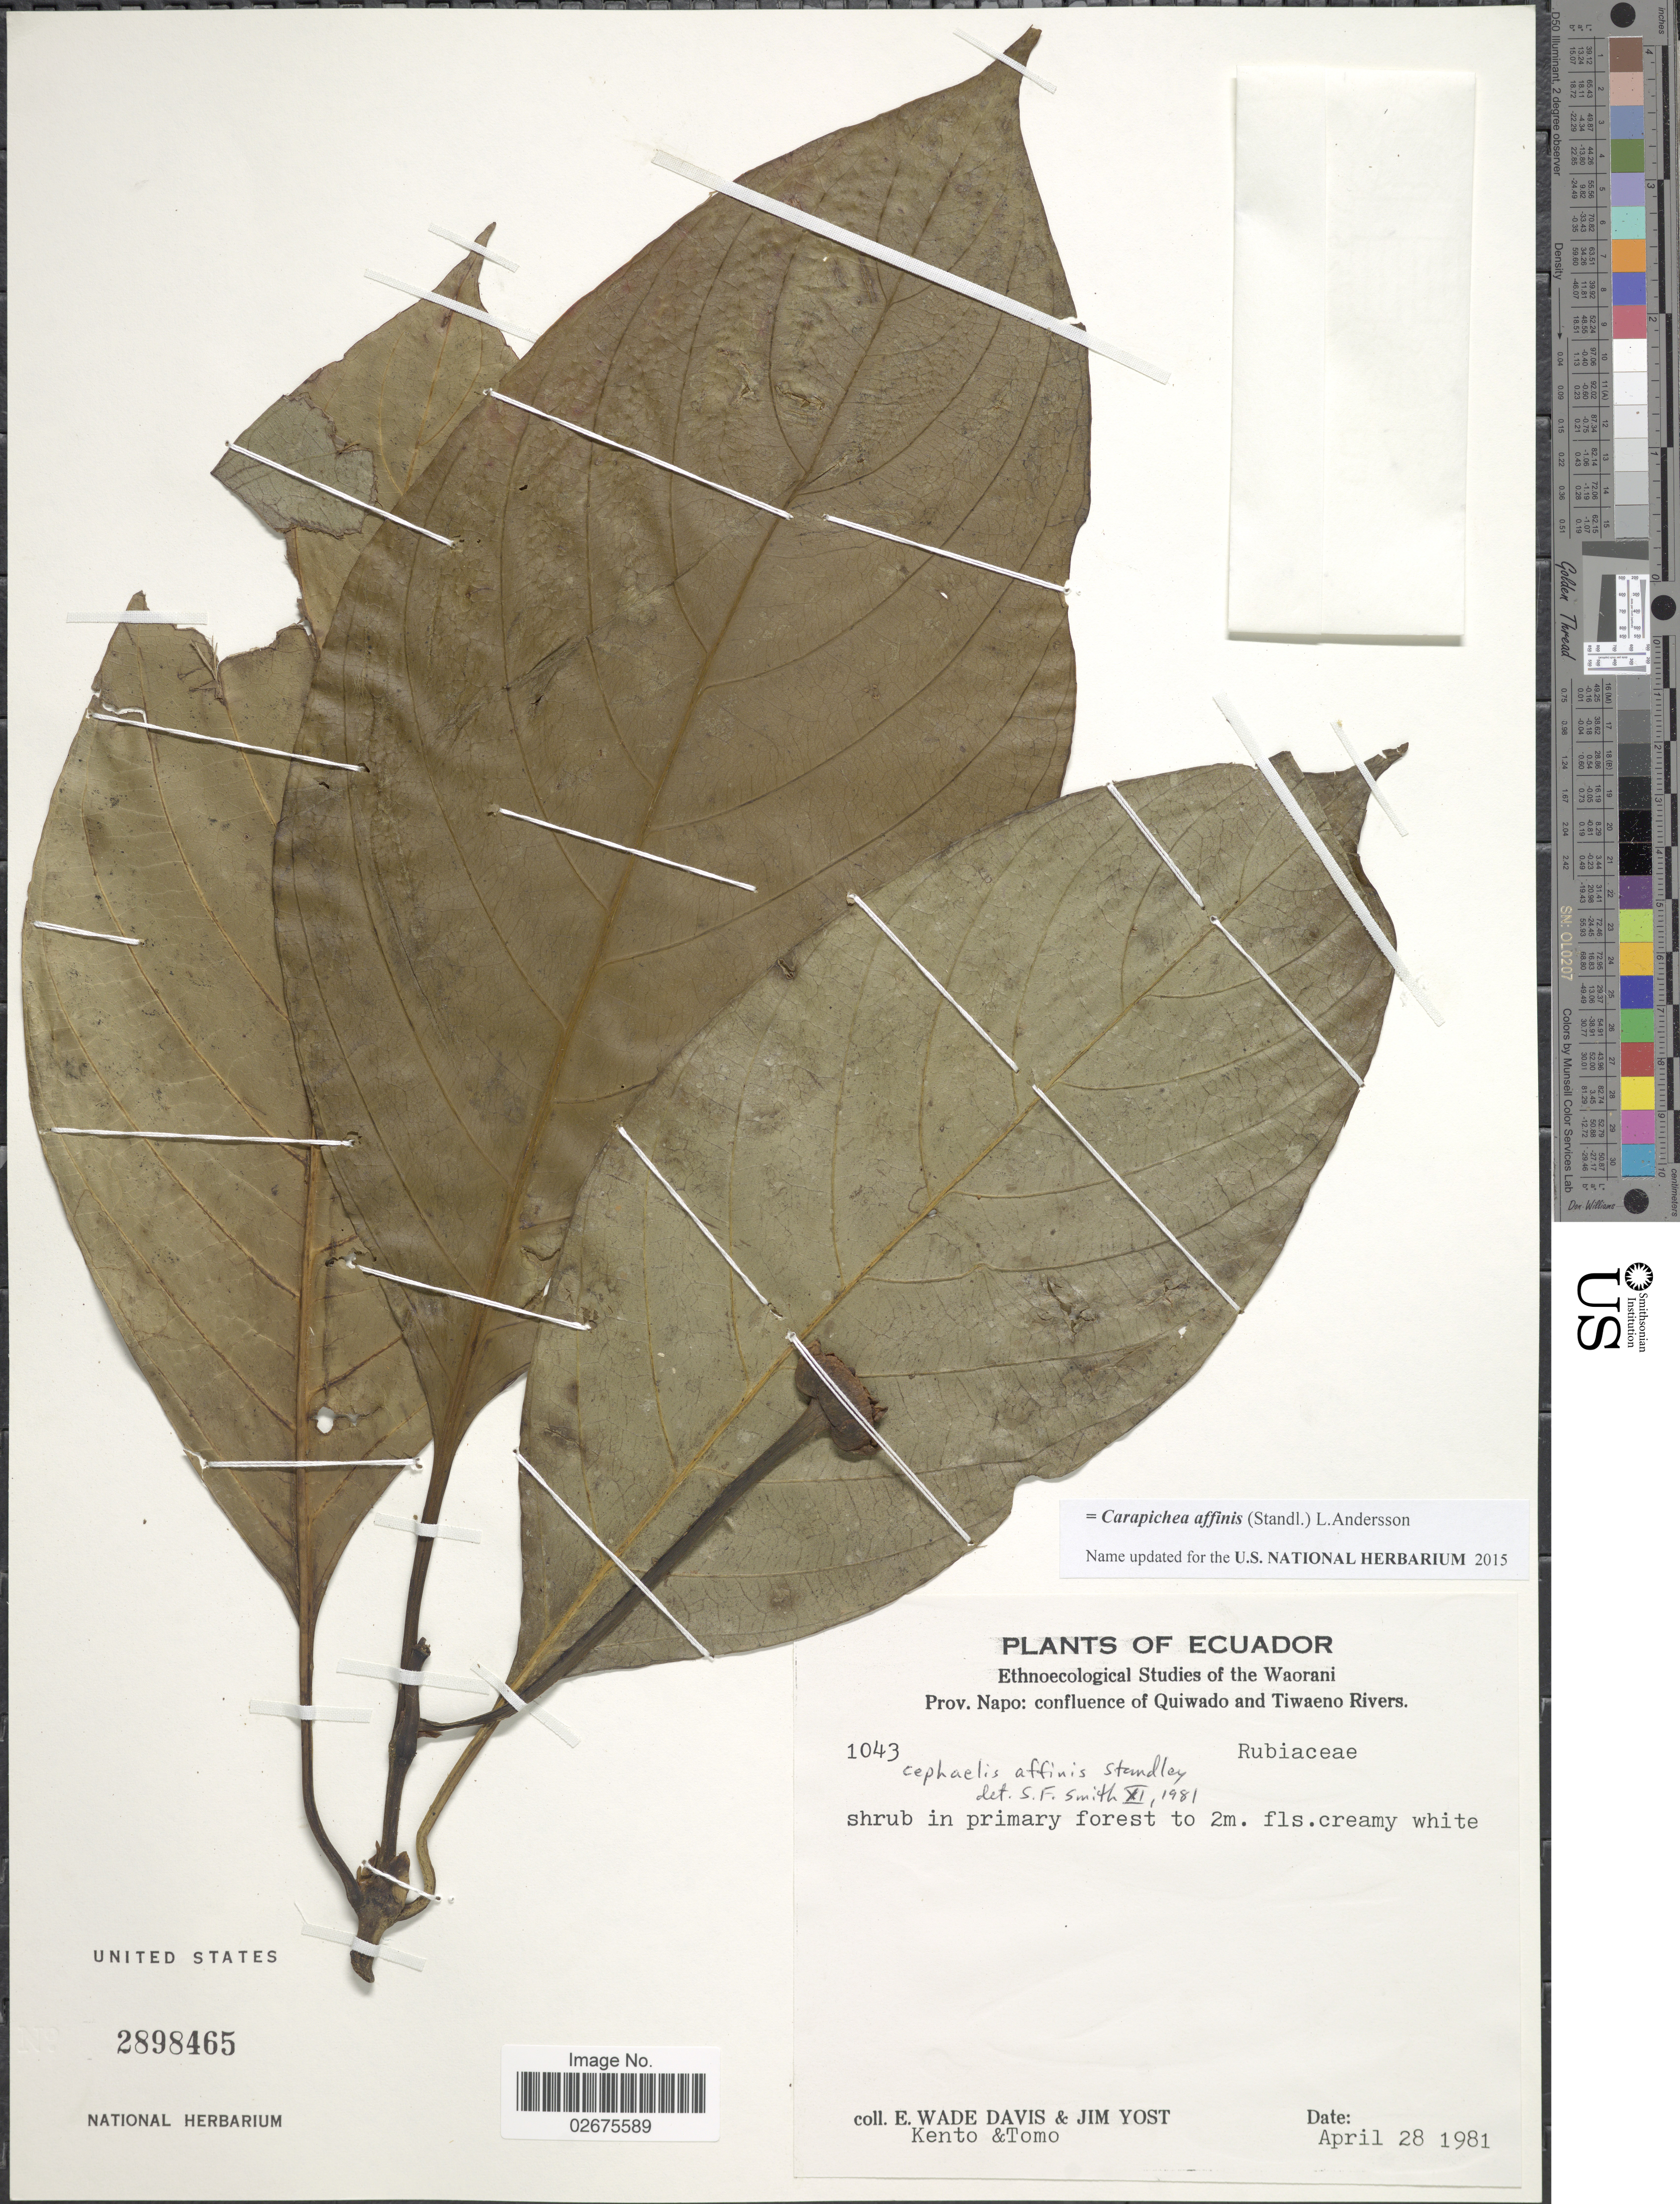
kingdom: Plantae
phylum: Tracheophyta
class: Magnoliopsida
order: Gentianales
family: Rubiaceae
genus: Carapichea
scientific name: Carapichea affinis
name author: (Standl.) L. Andersson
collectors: E. Wade-Davis, J. Yost, Kento & Tomo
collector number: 1043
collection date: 1981-04-28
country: Ecuador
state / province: Napo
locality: Confluence of Quiwado and Tiwaeno Rivers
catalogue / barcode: US 2898465